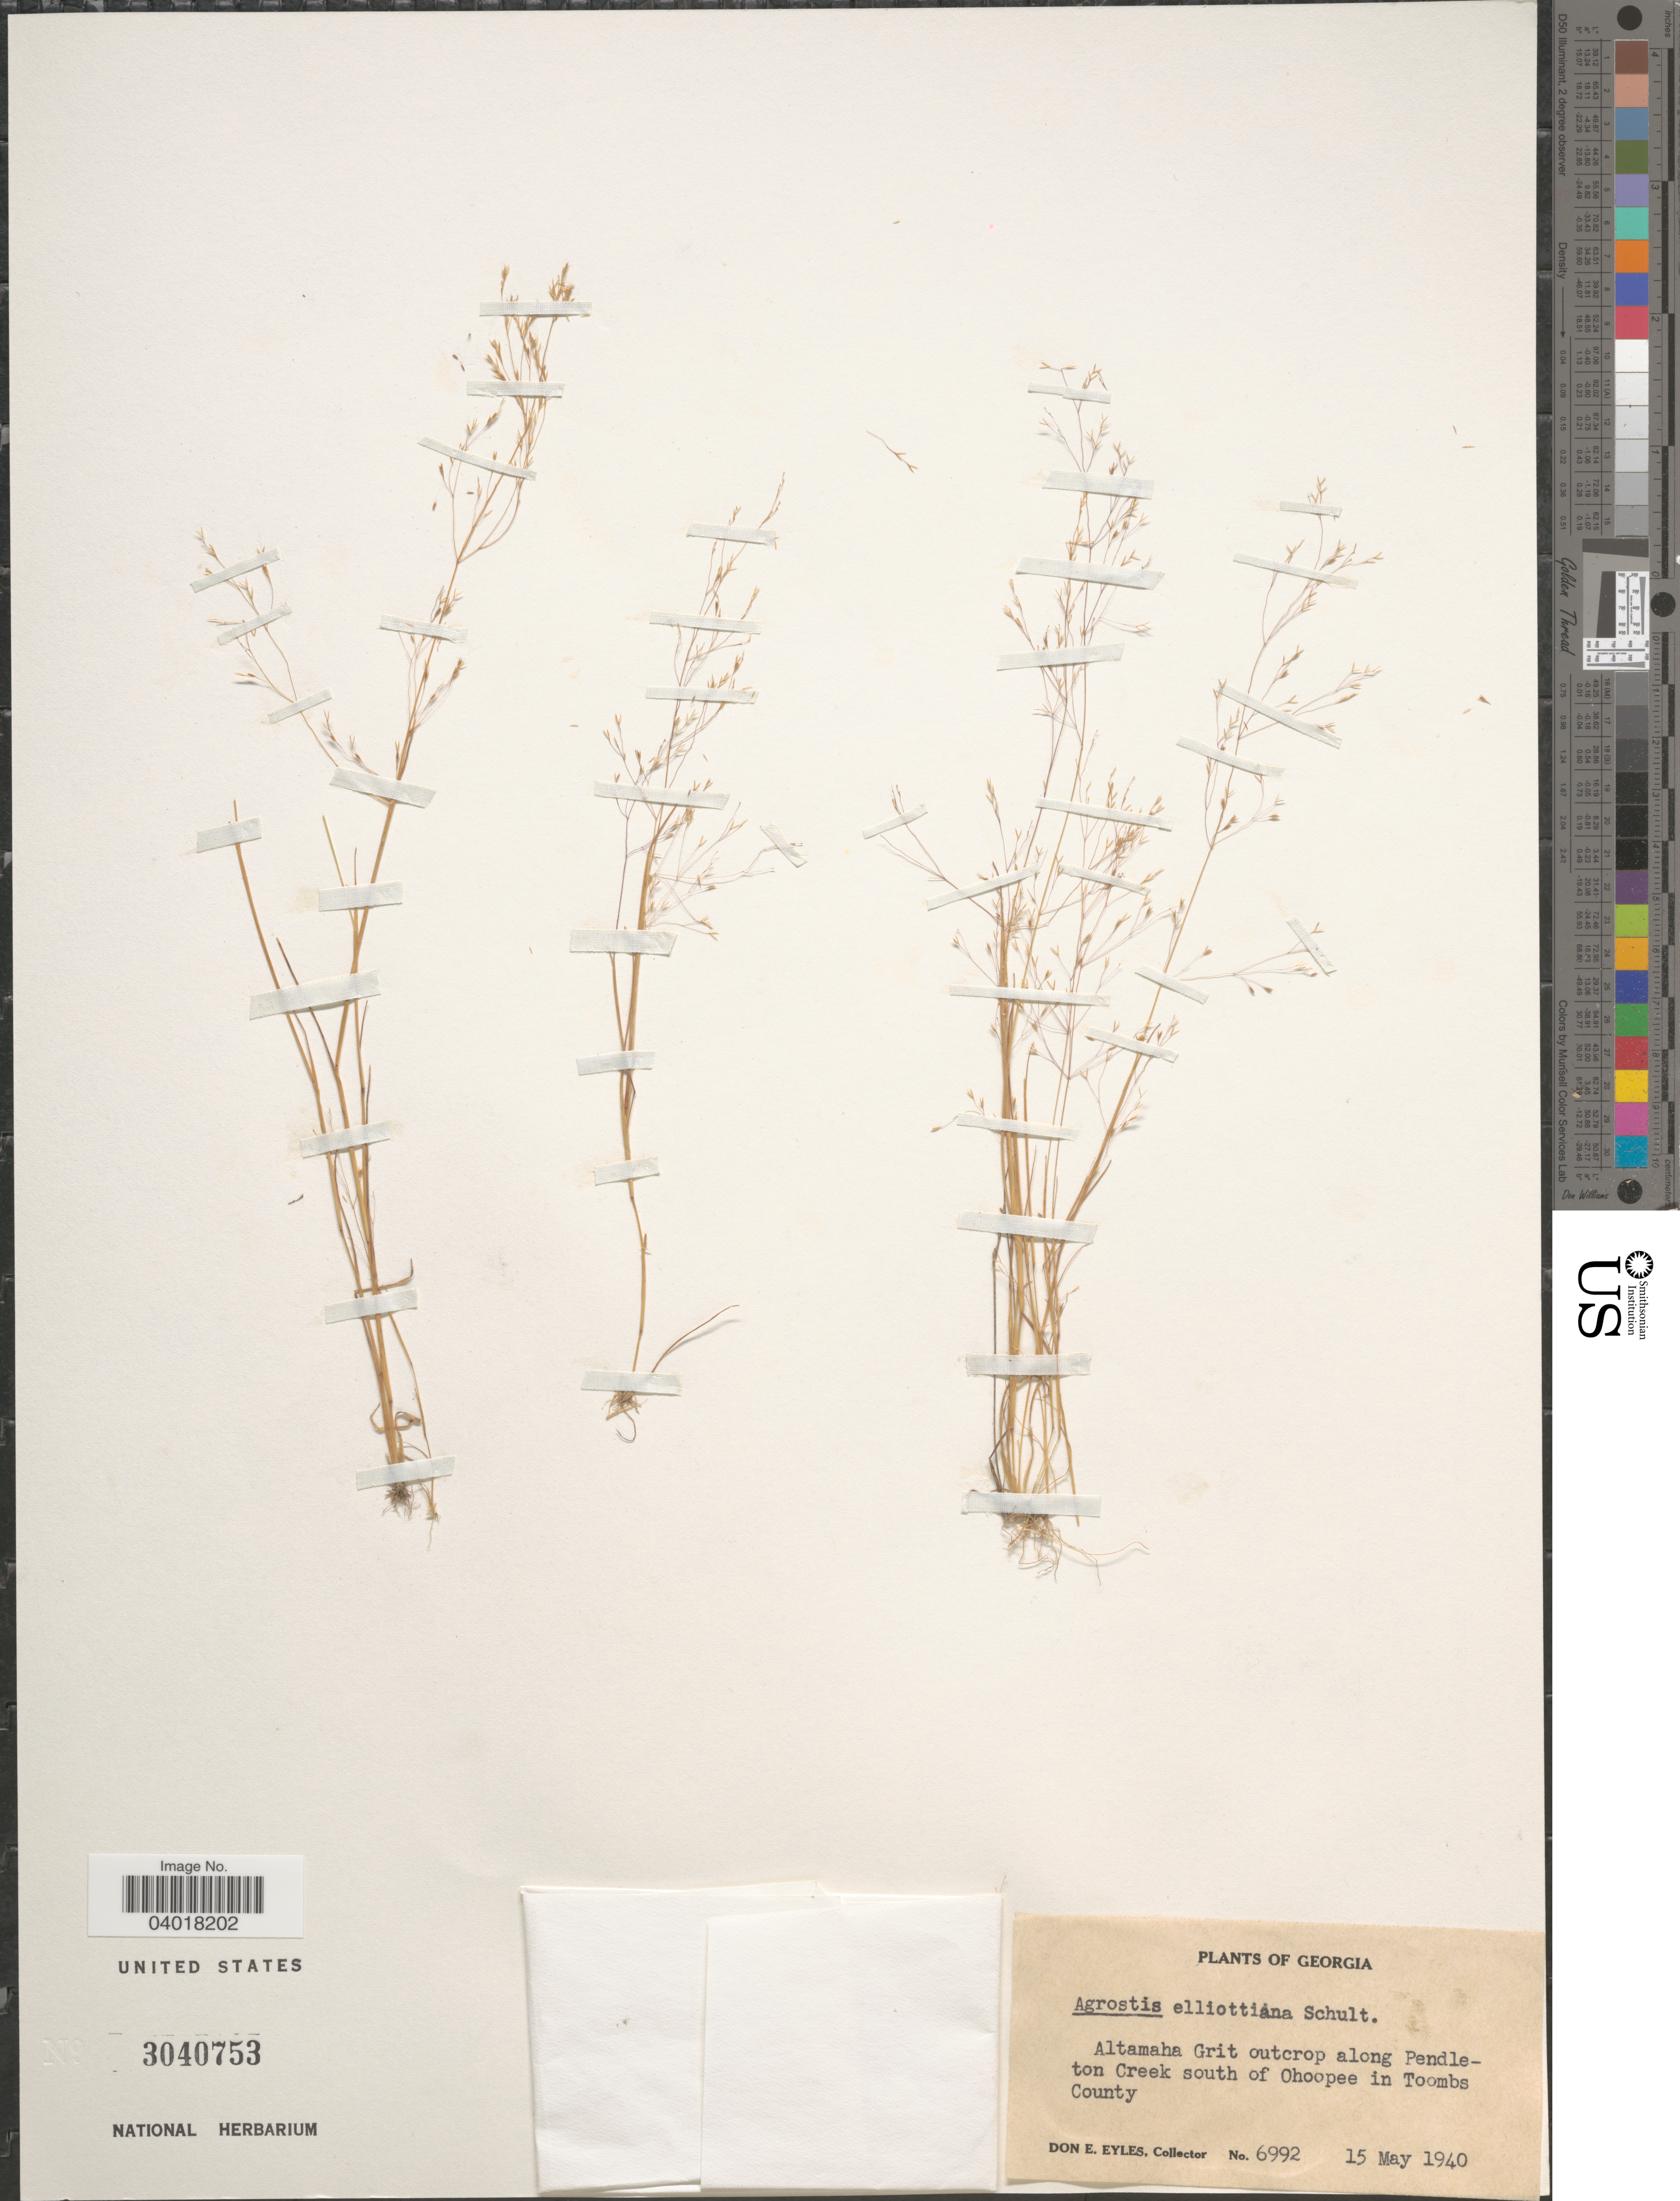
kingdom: Plantae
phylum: Tracheophyta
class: Liliopsida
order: Poales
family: Poaceae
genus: Agrostis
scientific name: Agrostis elliottiana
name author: Schult.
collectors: D. Eyles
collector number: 6992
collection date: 1940-05-15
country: United States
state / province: Georgia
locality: Altamaha Grit outcrop along Pendleton Creek south of Ohoopee in Toombs County.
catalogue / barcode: US 3040753